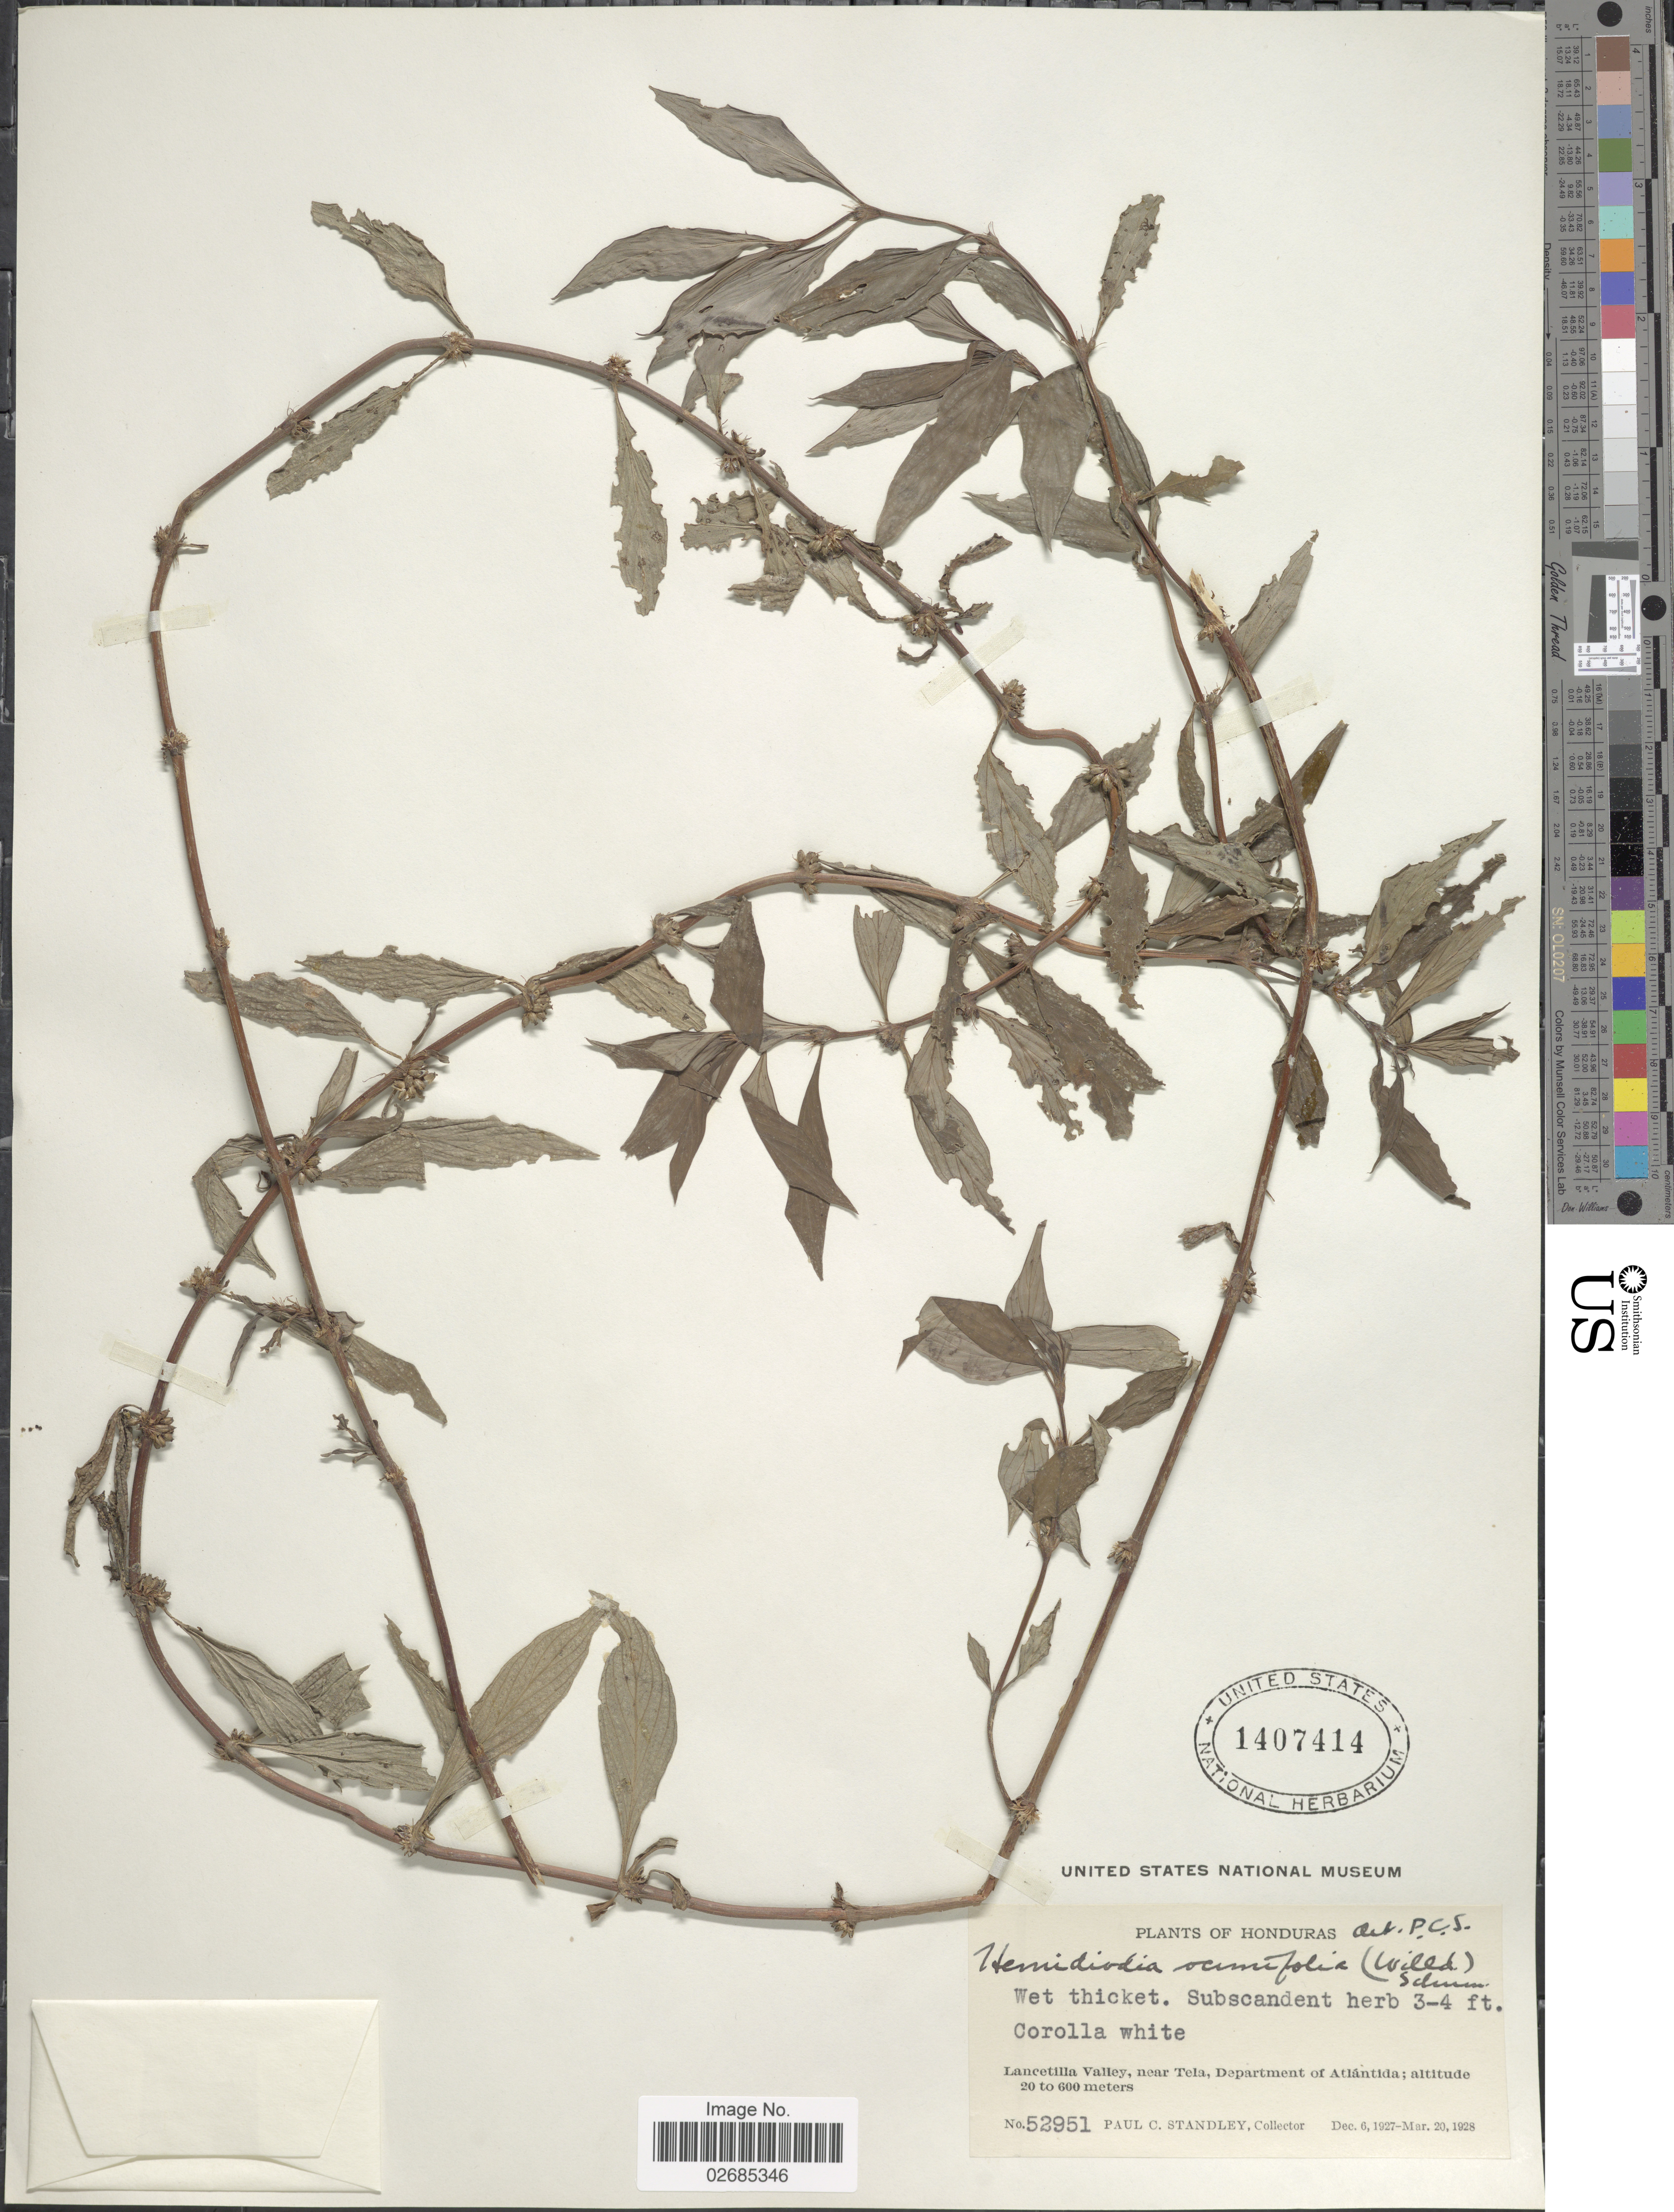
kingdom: Plantae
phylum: Tracheophyta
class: Magnoliopsida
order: Gentianales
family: Rubiaceae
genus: Hemidiodia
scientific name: Hemidiodia ocimifolia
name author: (Willd.) K. Schum.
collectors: P. C. Standley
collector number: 52951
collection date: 1927-12-06/1928-03-20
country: Honduras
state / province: Atlántida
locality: Lancetilla Valley, near Tela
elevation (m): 20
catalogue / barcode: US 1407414